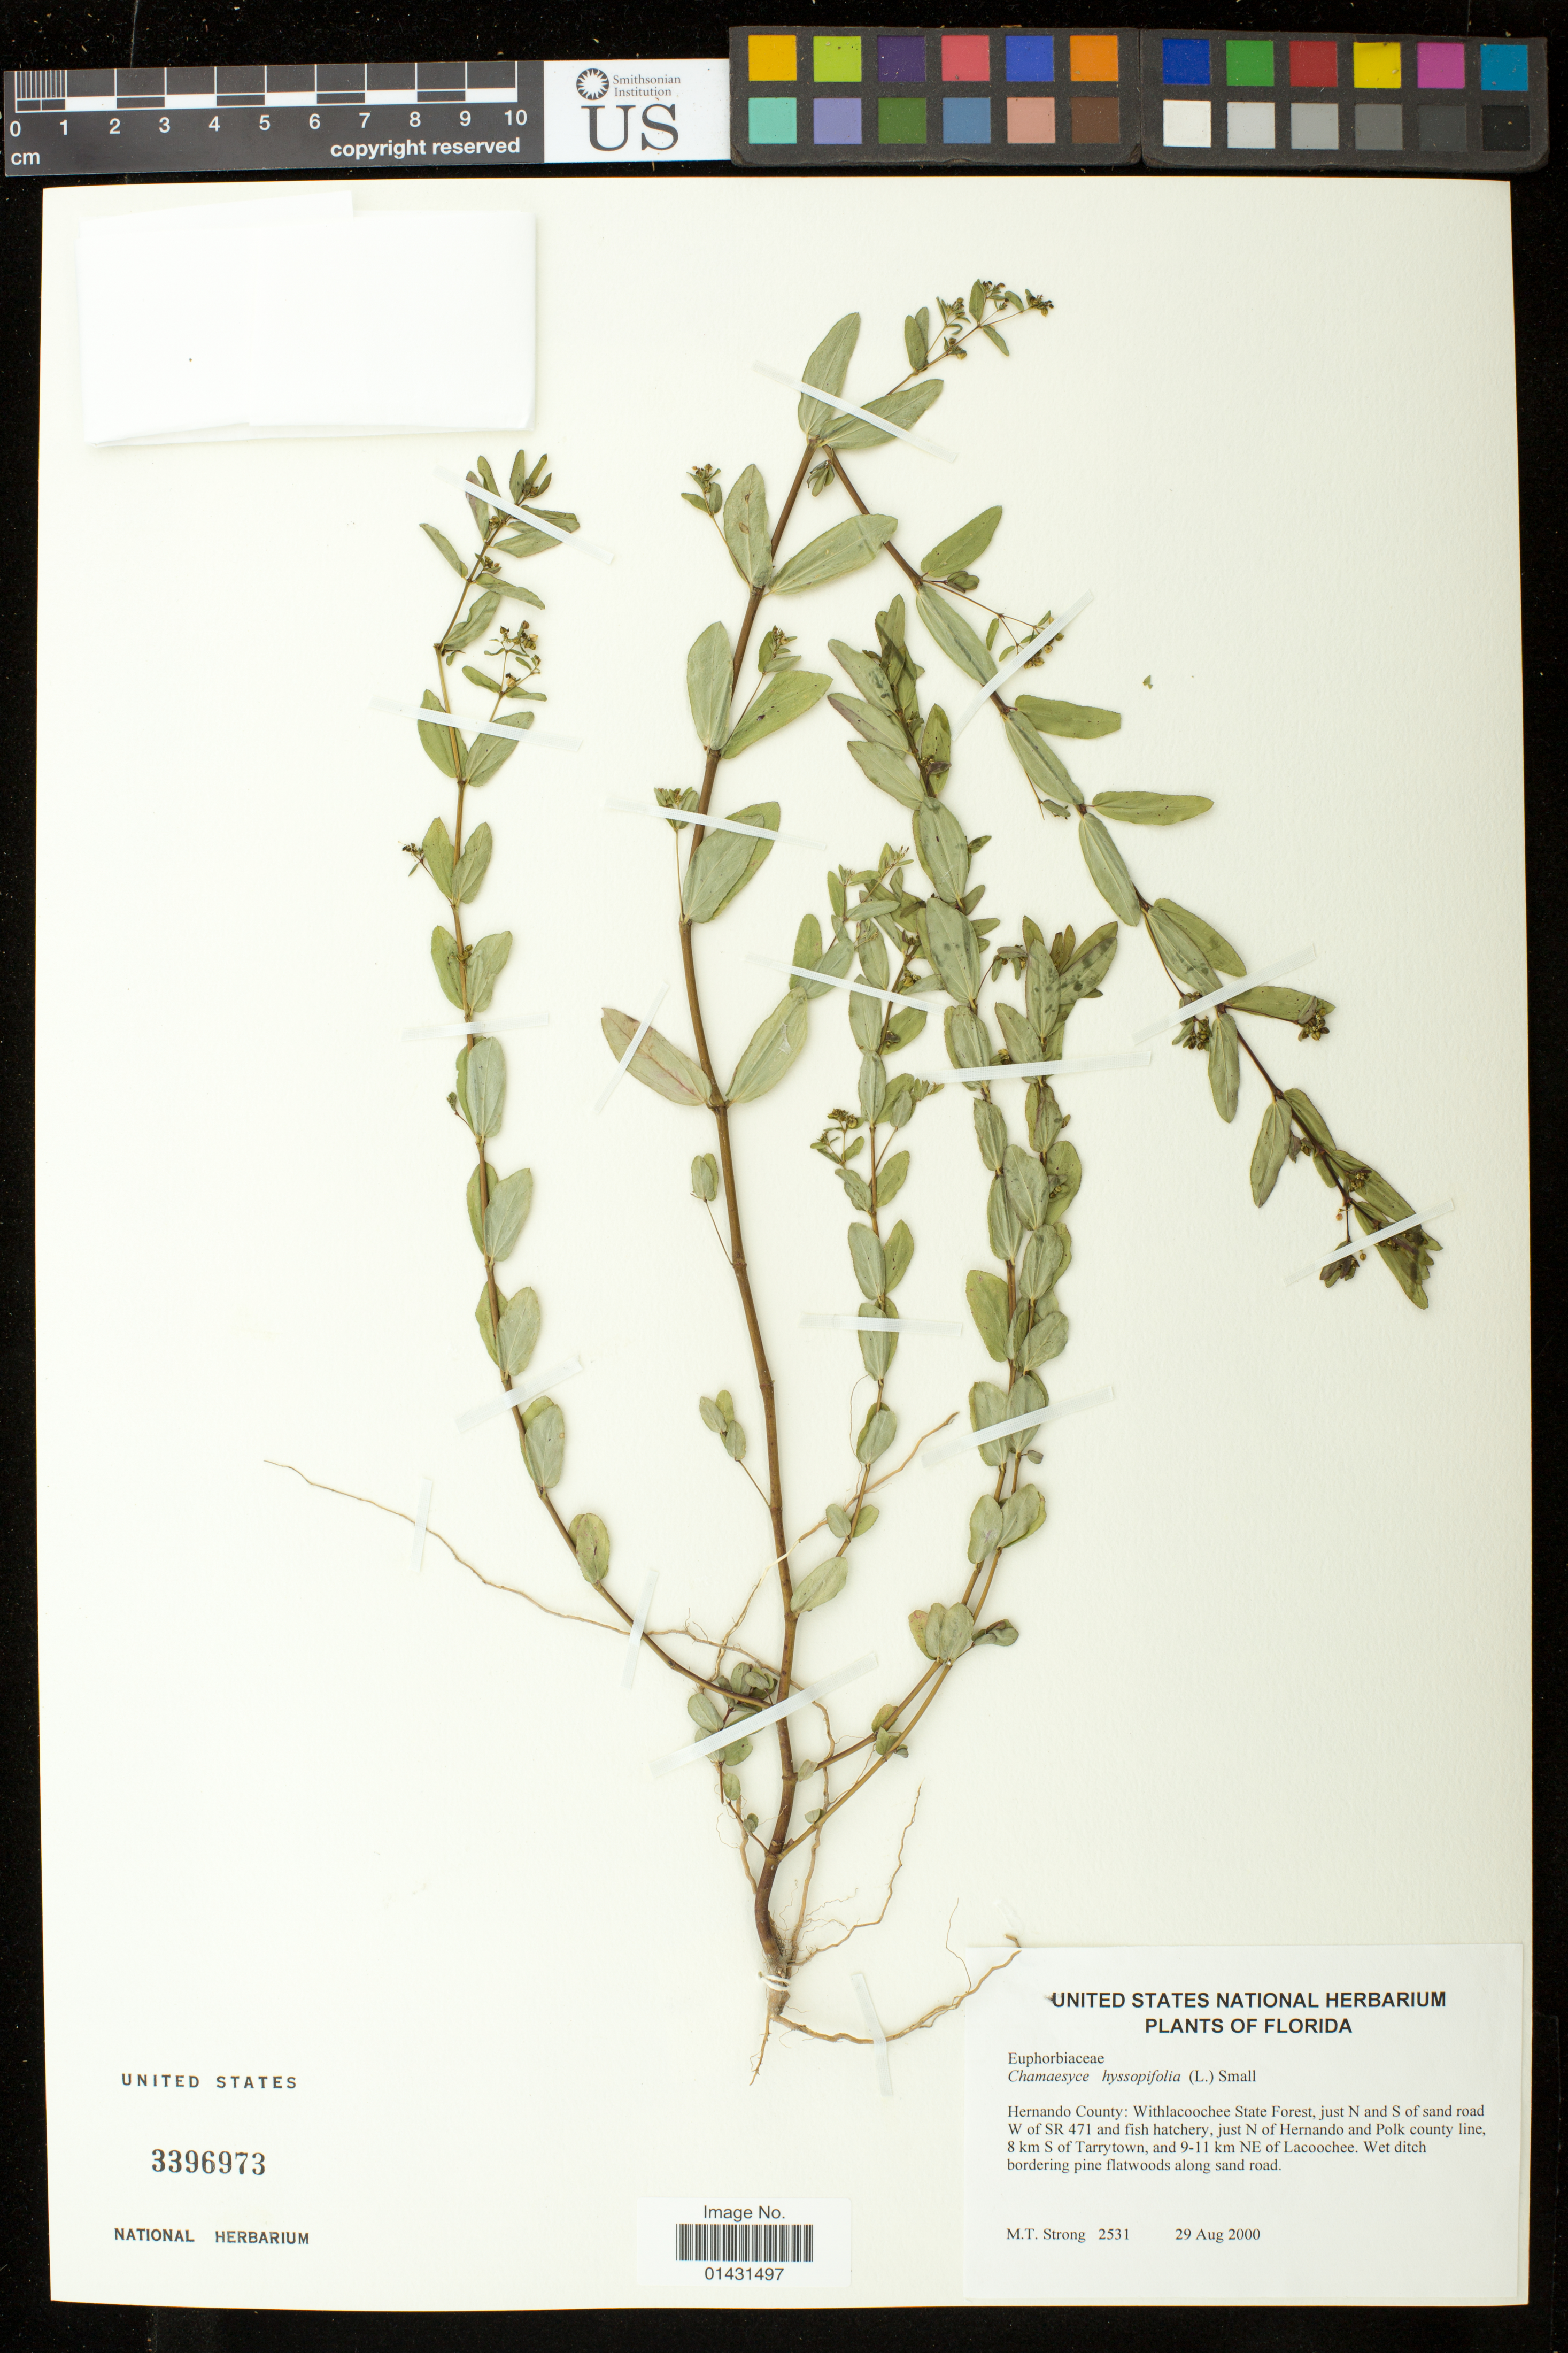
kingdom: Plantae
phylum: Tracheophyta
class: Magnoliopsida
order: Malpighiales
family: Euphorbiaceae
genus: Euphorbia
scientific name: Euphorbia hyssopifolia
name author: L.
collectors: M. T. Strong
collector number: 2531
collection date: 2000-08-29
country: United States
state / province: Florida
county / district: Hernando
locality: Withlacoochee State Forest, just N and S of sand road W of SR 471 and fish hatchery, just N of Hernando and Polk county line, 8 km S of Tarrytown, and 9-11 km NE of Lacoochee.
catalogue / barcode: US 3396973